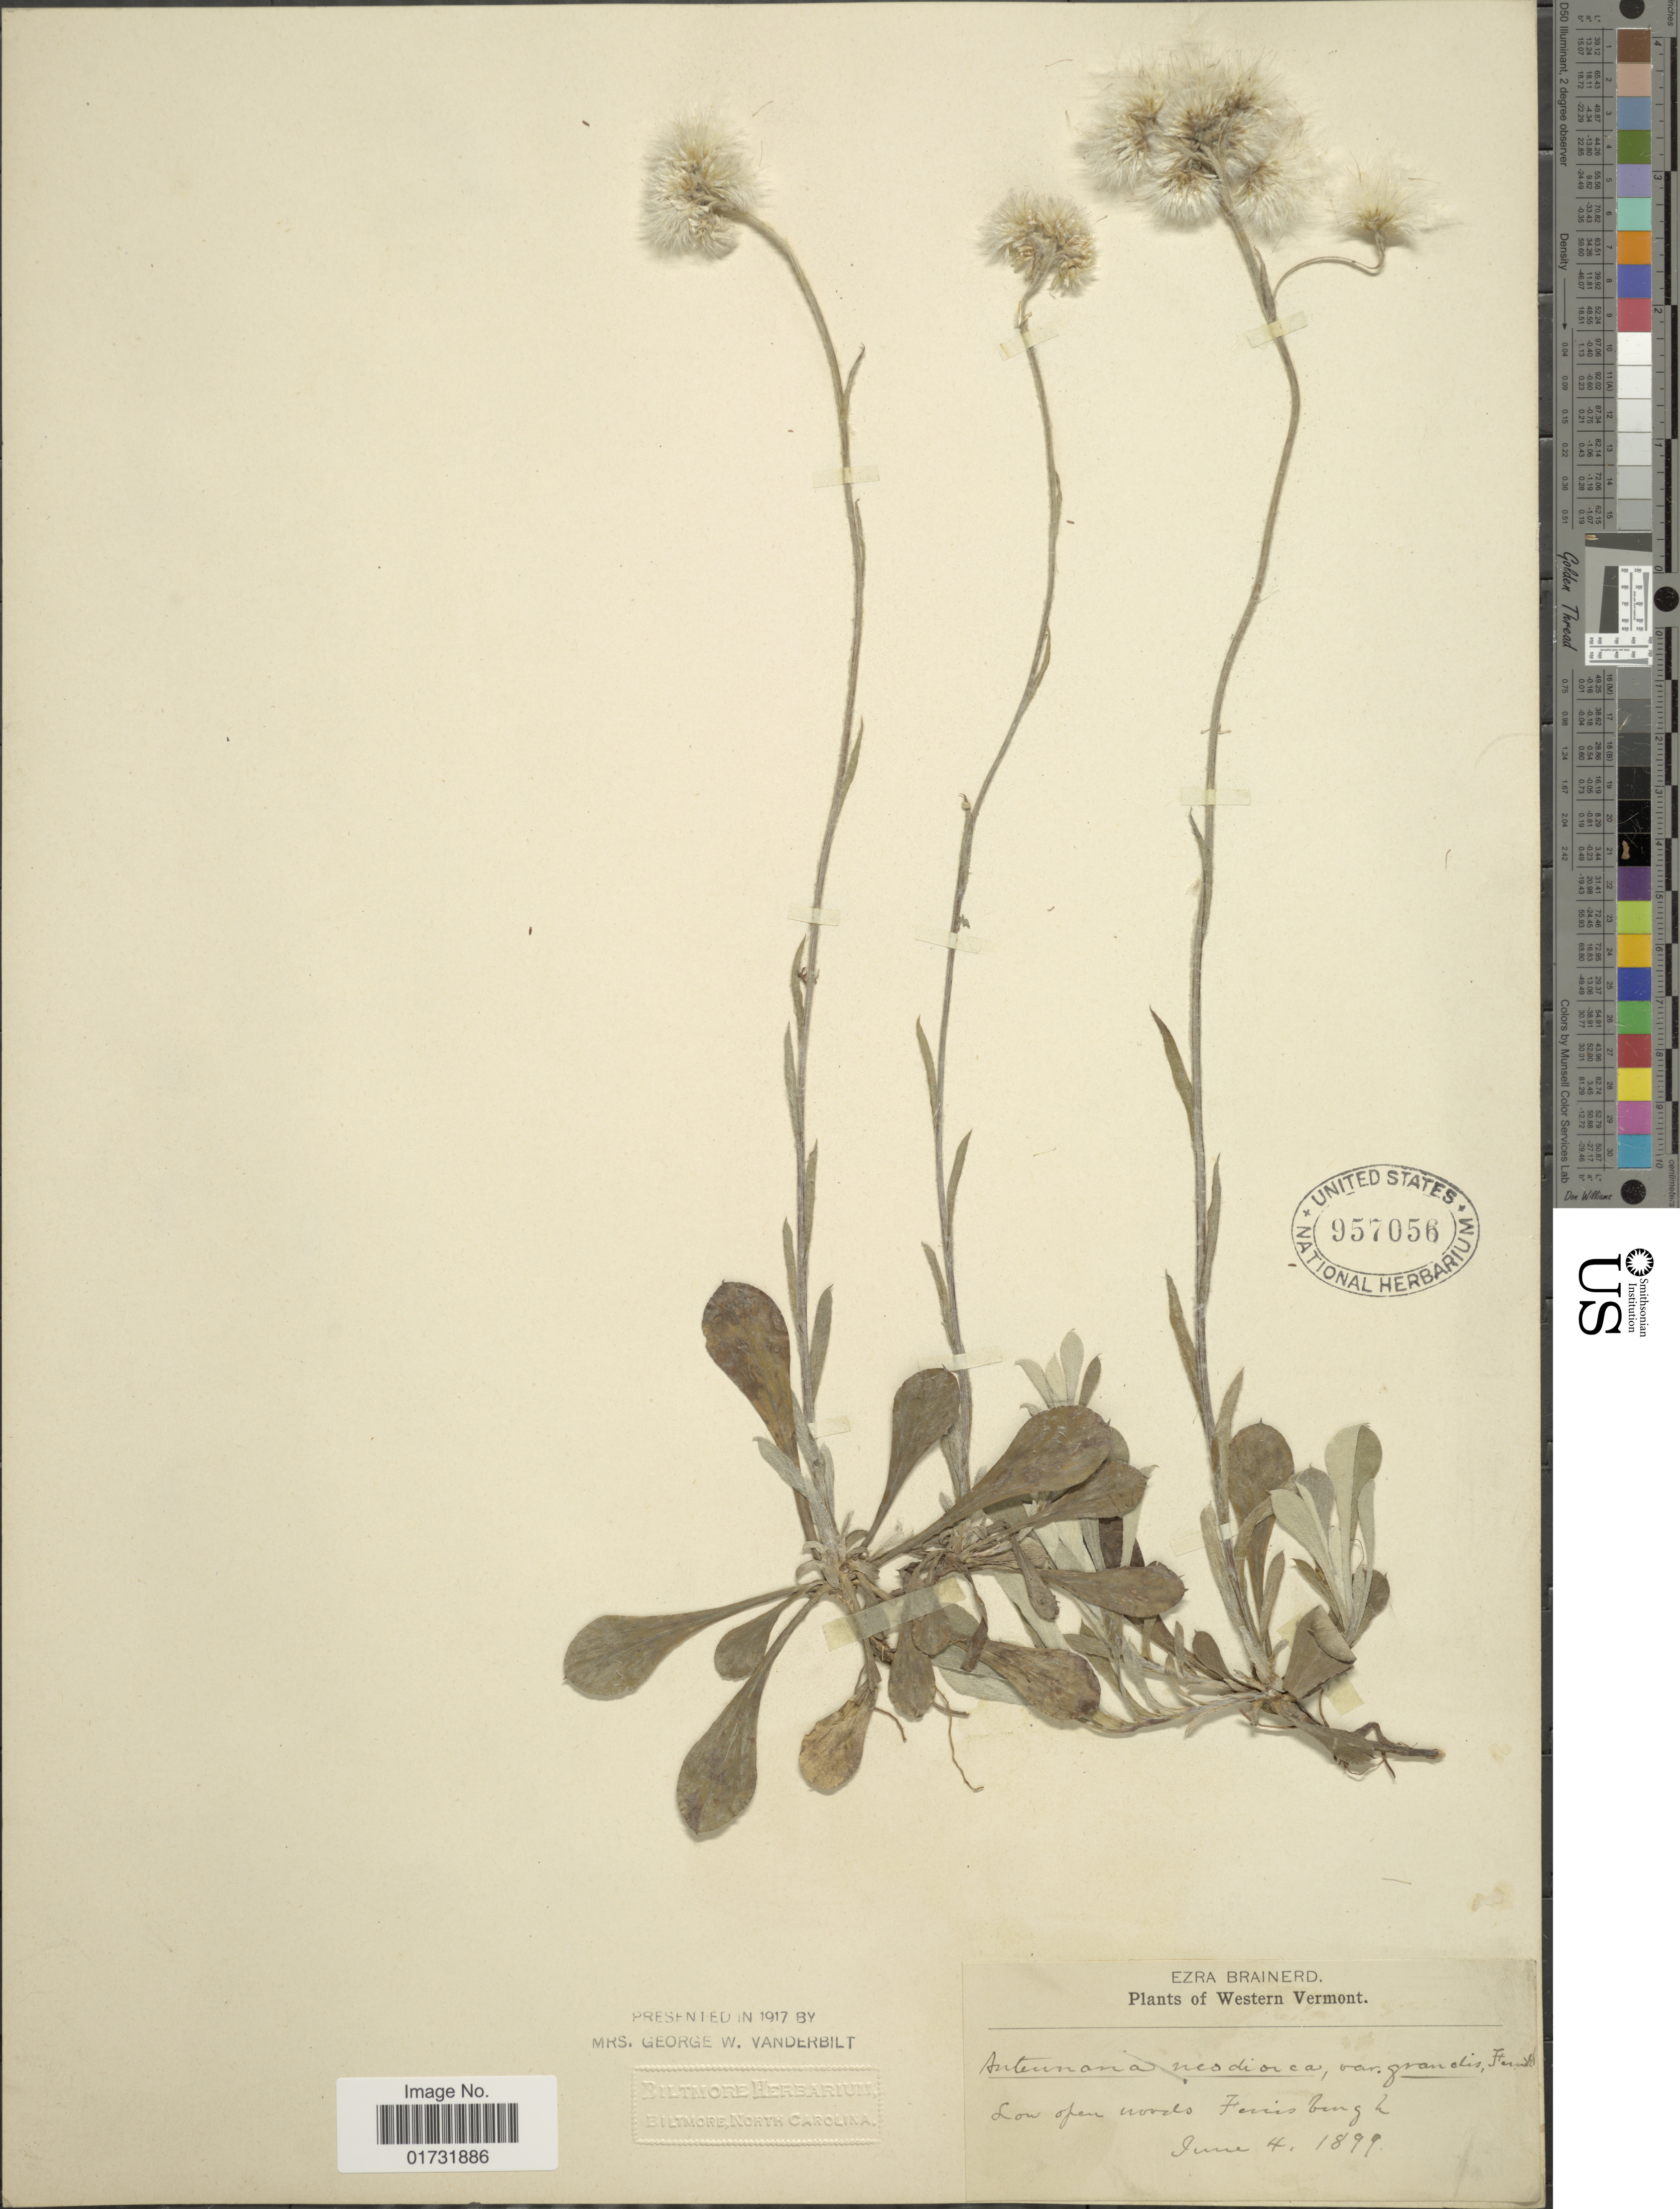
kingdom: Plantae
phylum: Tracheophyta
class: Magnoliopsida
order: Asterales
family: Asteraceae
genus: Antennaria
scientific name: Antennaria neodioica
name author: Greene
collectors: E. Brainerd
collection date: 1899-06-04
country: United States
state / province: Vermont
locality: Western Vermont, Ferrisburgh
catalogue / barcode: US 957056